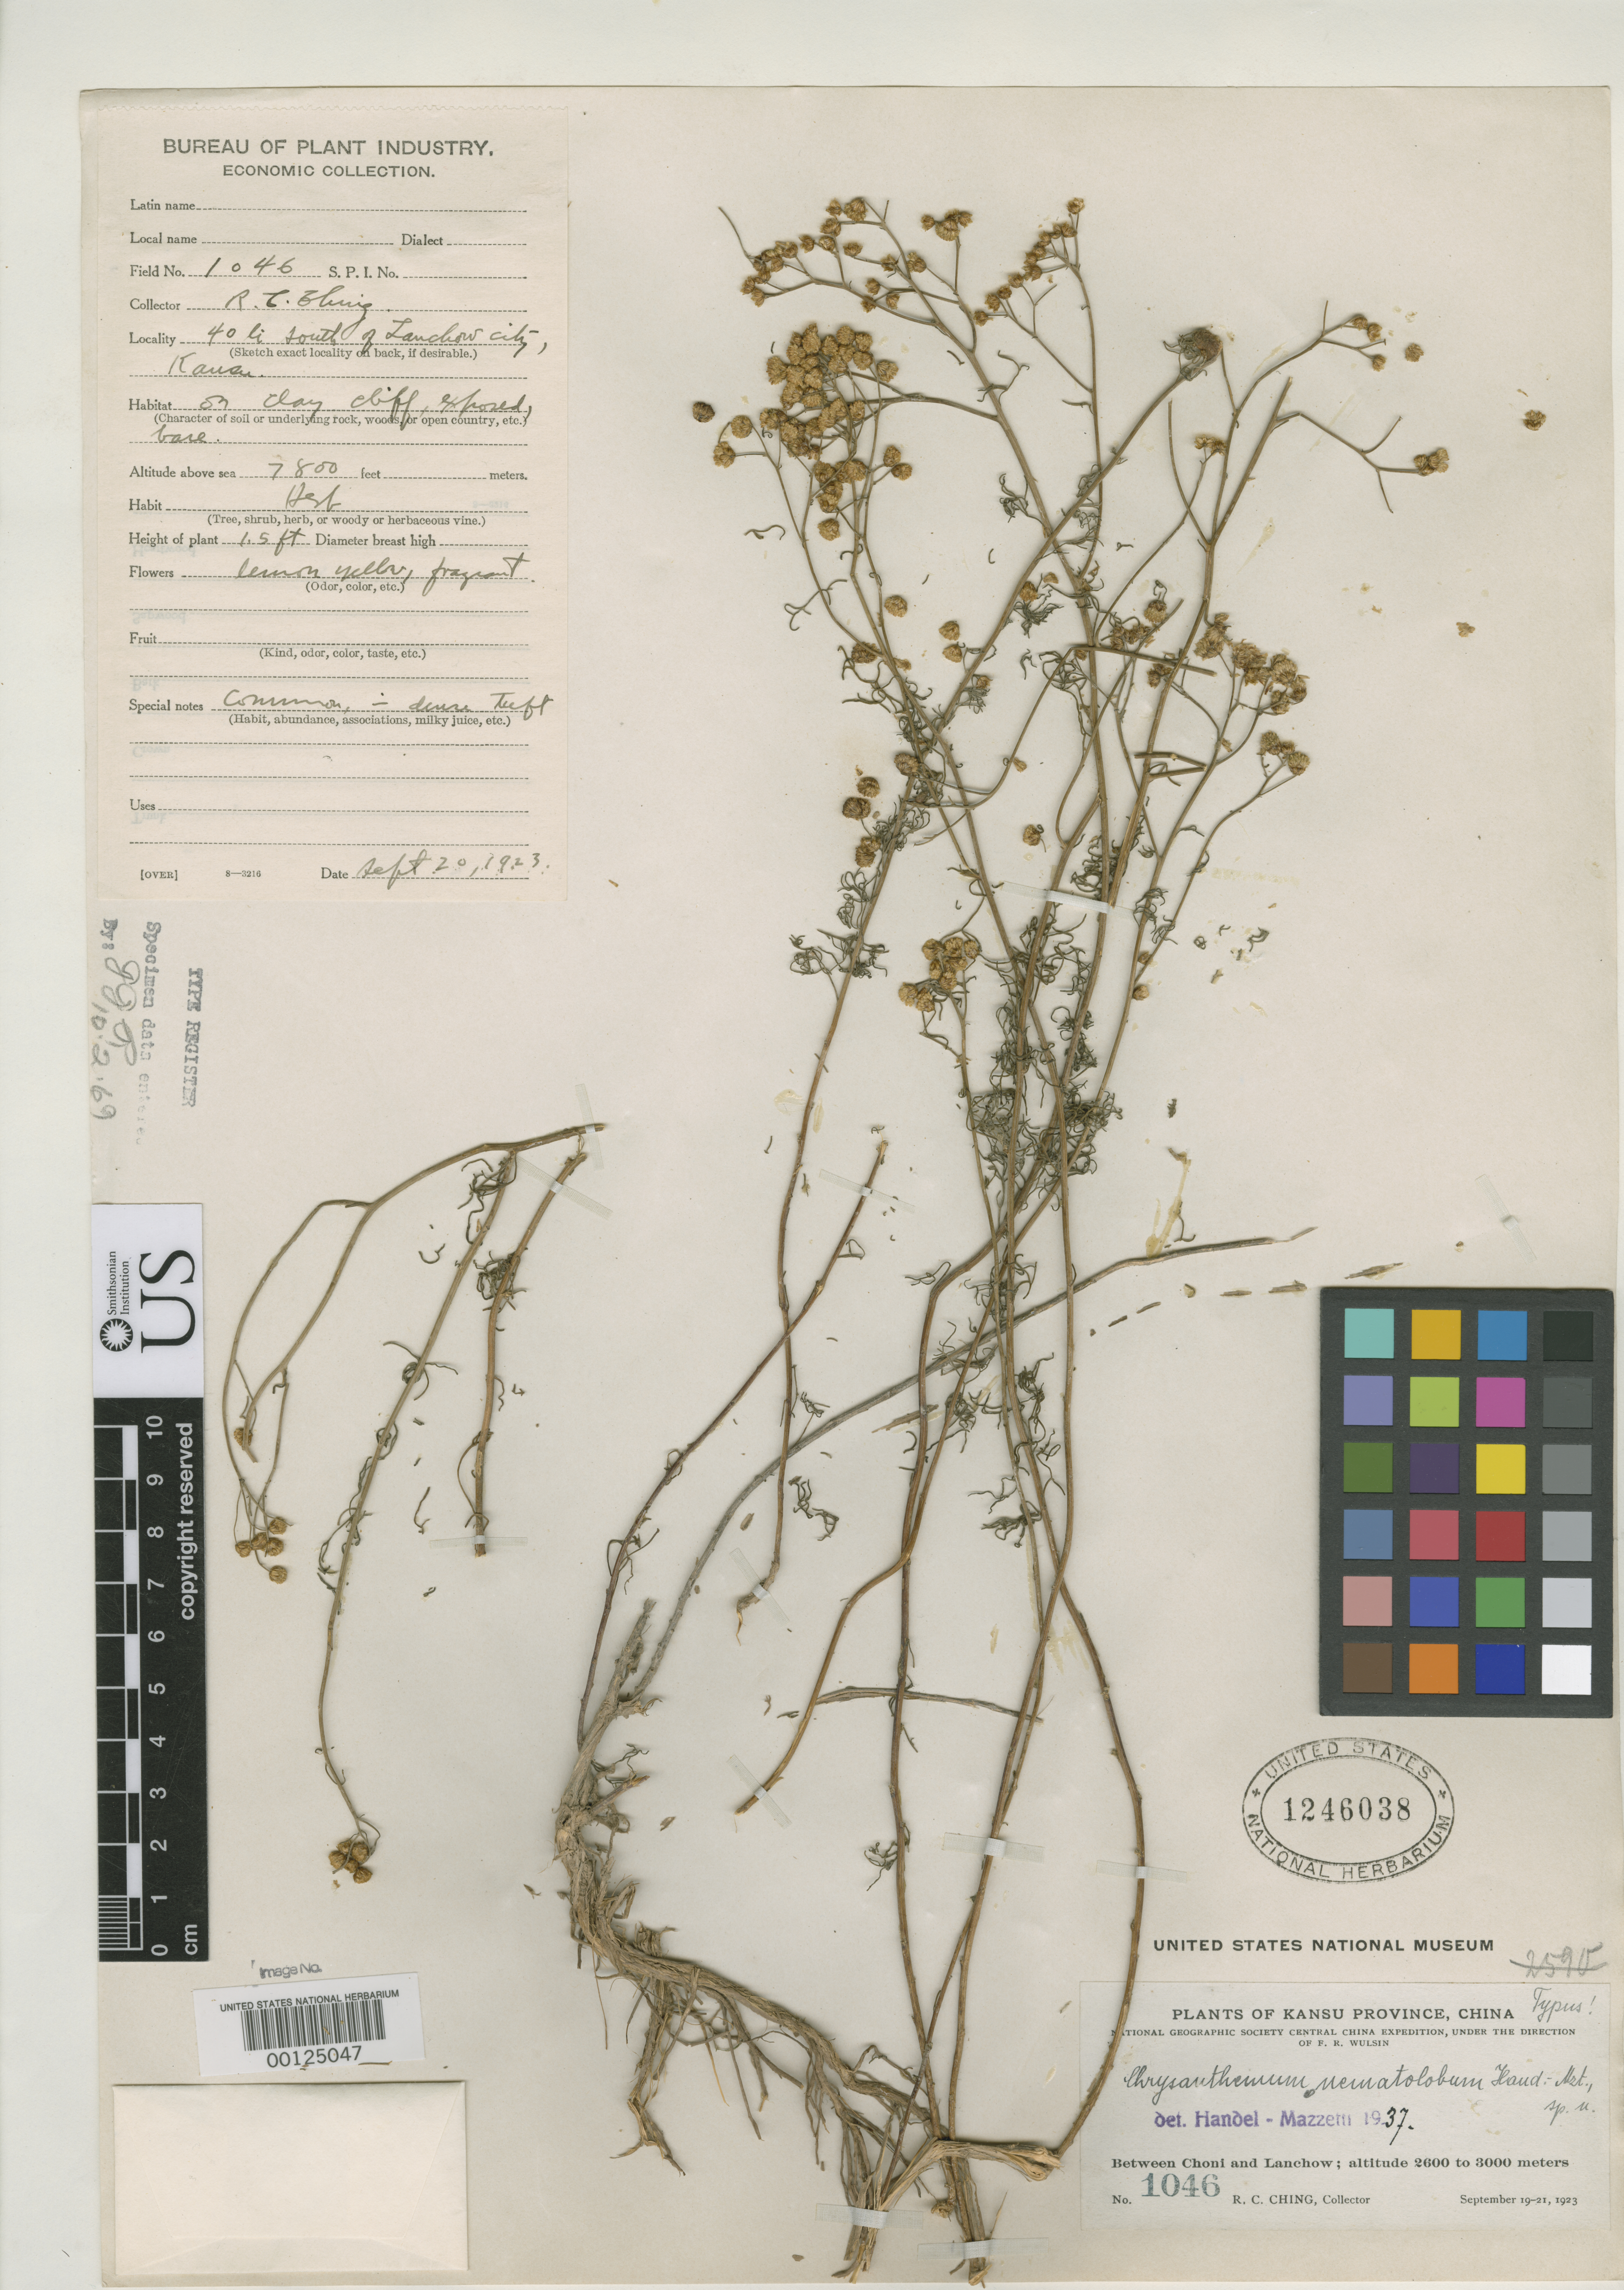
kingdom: Plantae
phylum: Tracheophyta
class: Magnoliopsida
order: Asterales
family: Asteraceae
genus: Chrysanthemum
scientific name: Chrysanthemum nematolobum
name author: Hand.-Mazz.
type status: Holotype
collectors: R. C. Ching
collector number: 1046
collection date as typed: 19 Sep 1923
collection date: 1923-09-19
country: China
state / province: Gansu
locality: Between Choni and Lan-chou.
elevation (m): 2600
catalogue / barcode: US 1246038